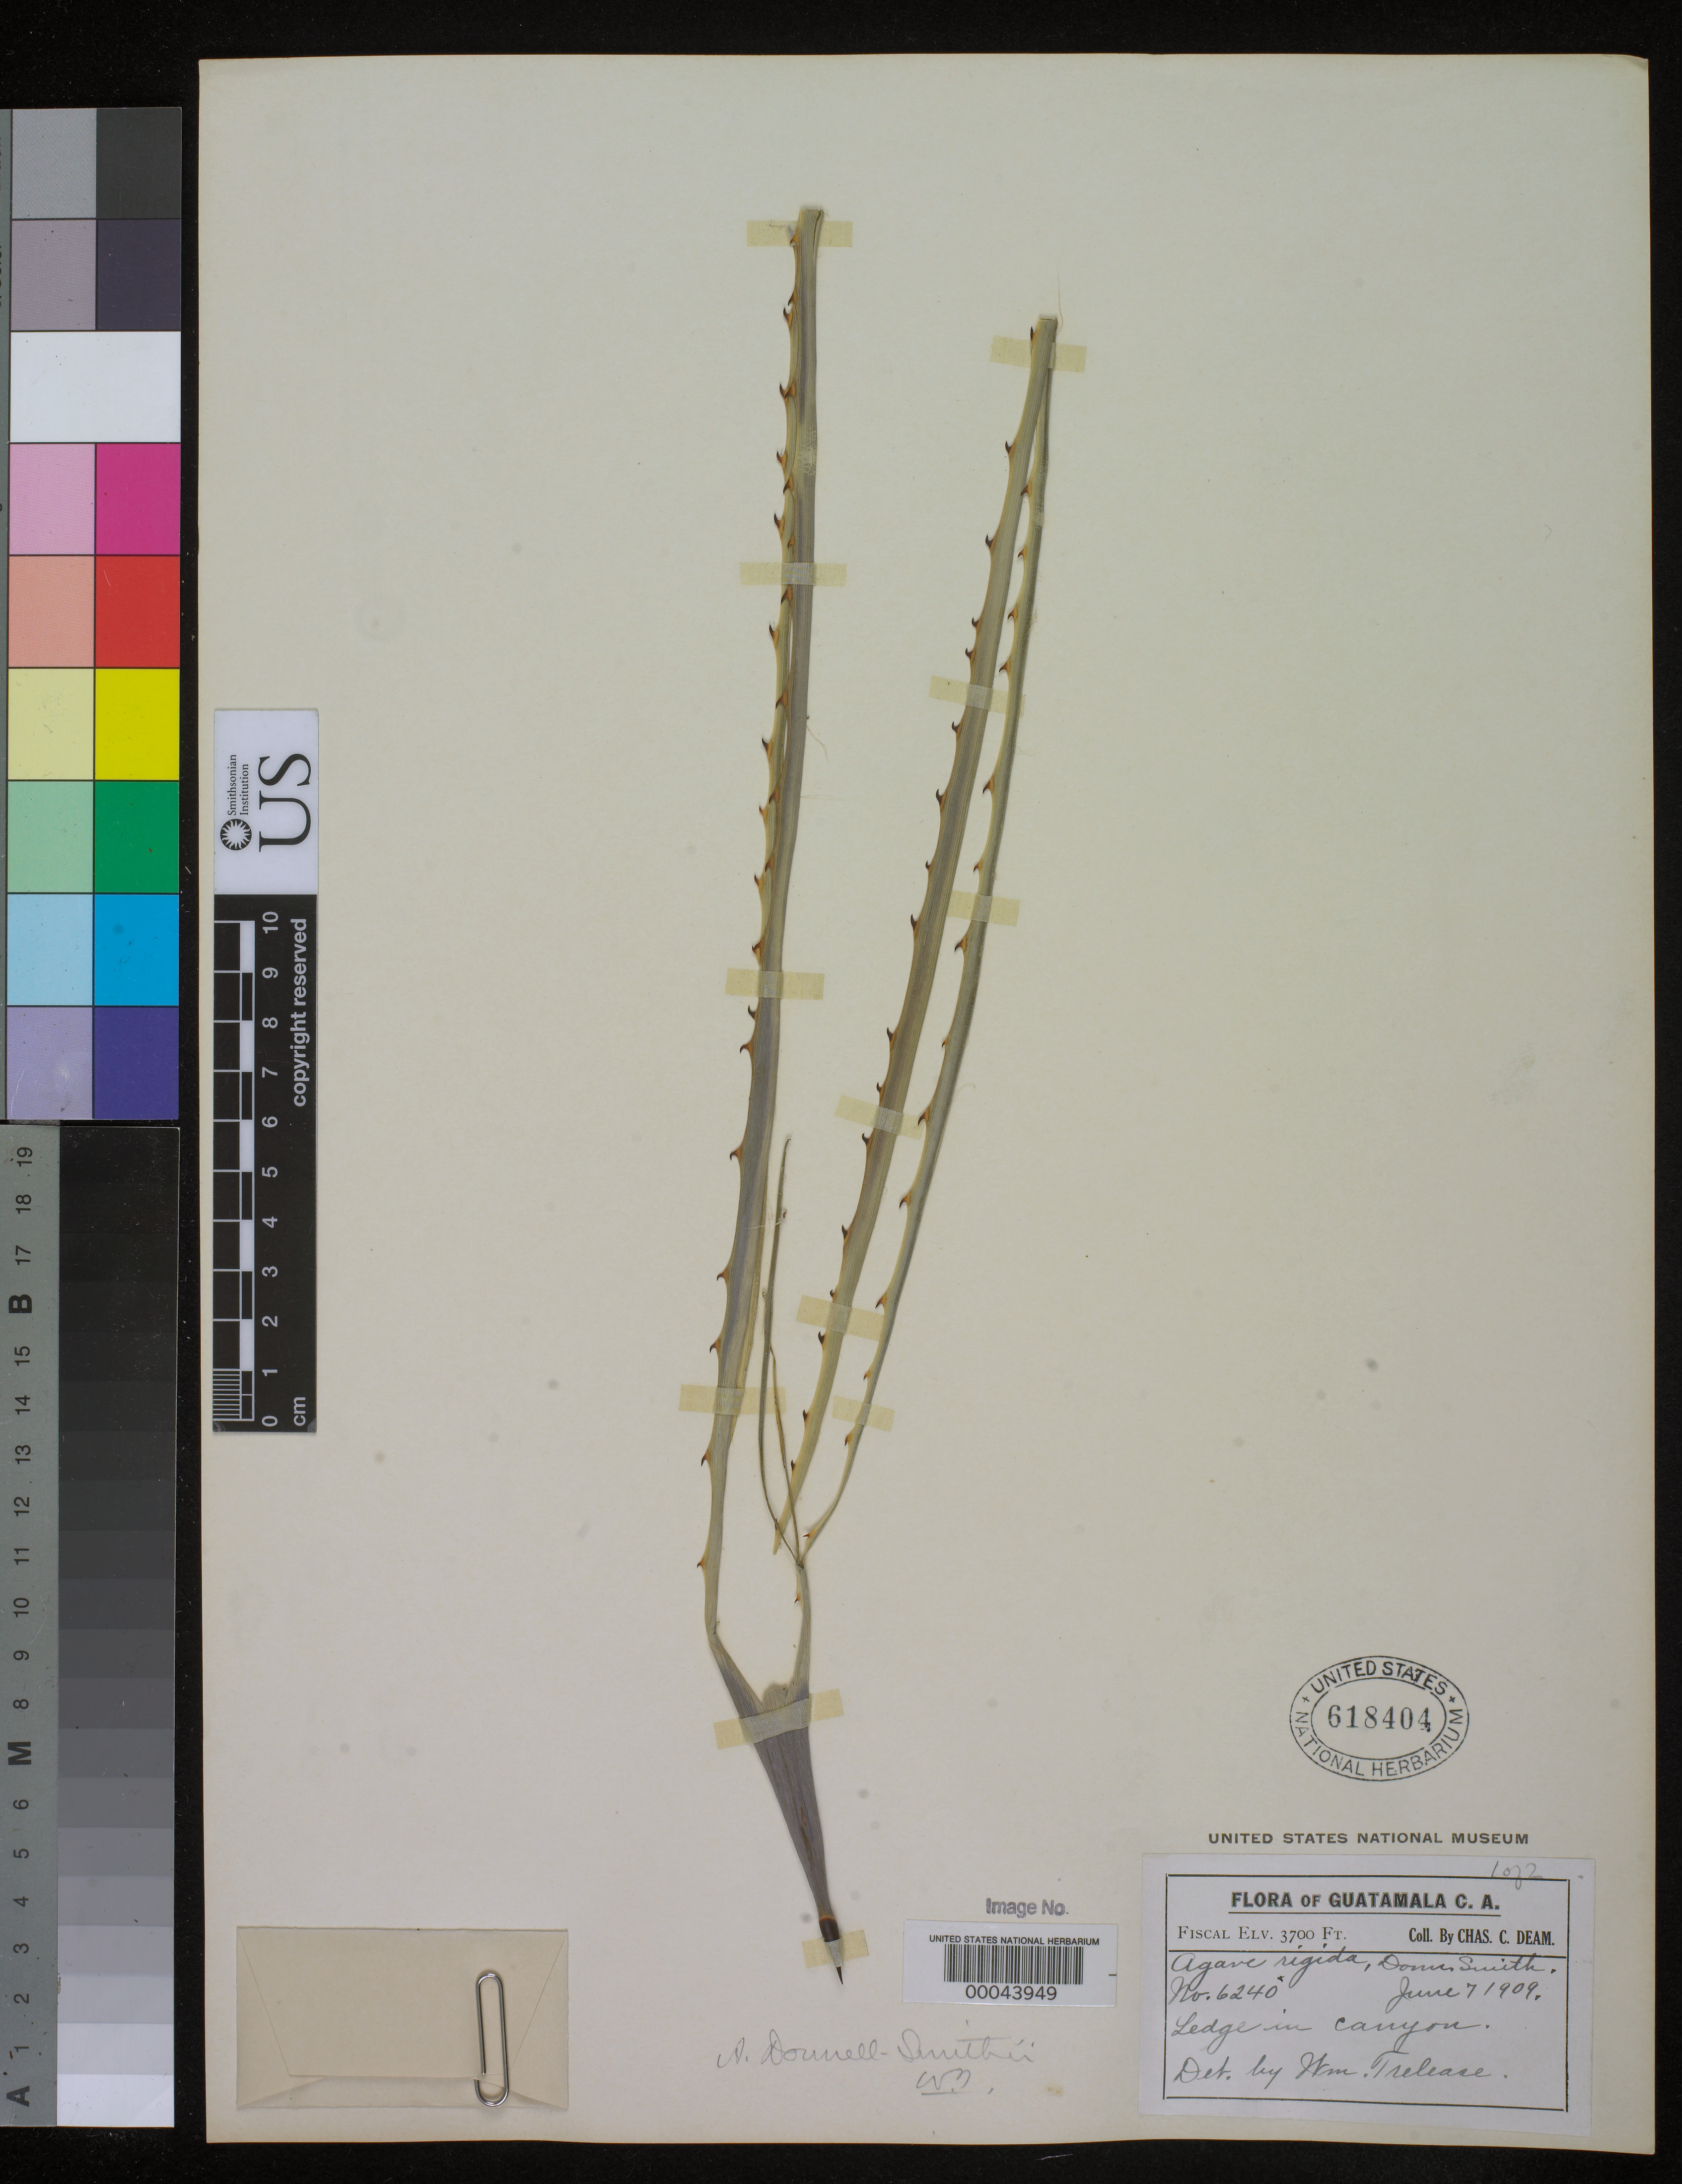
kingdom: Plantae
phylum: Tracheophyta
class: Liliopsida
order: Asparagales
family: Asparagaceae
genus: Agave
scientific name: Agave donnell-smithii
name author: Trel.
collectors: C. C. Deam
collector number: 6240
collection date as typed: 07 Jun 1909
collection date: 1909-06-07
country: Guatemala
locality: Ledge in canyon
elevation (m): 1128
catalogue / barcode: US 618404